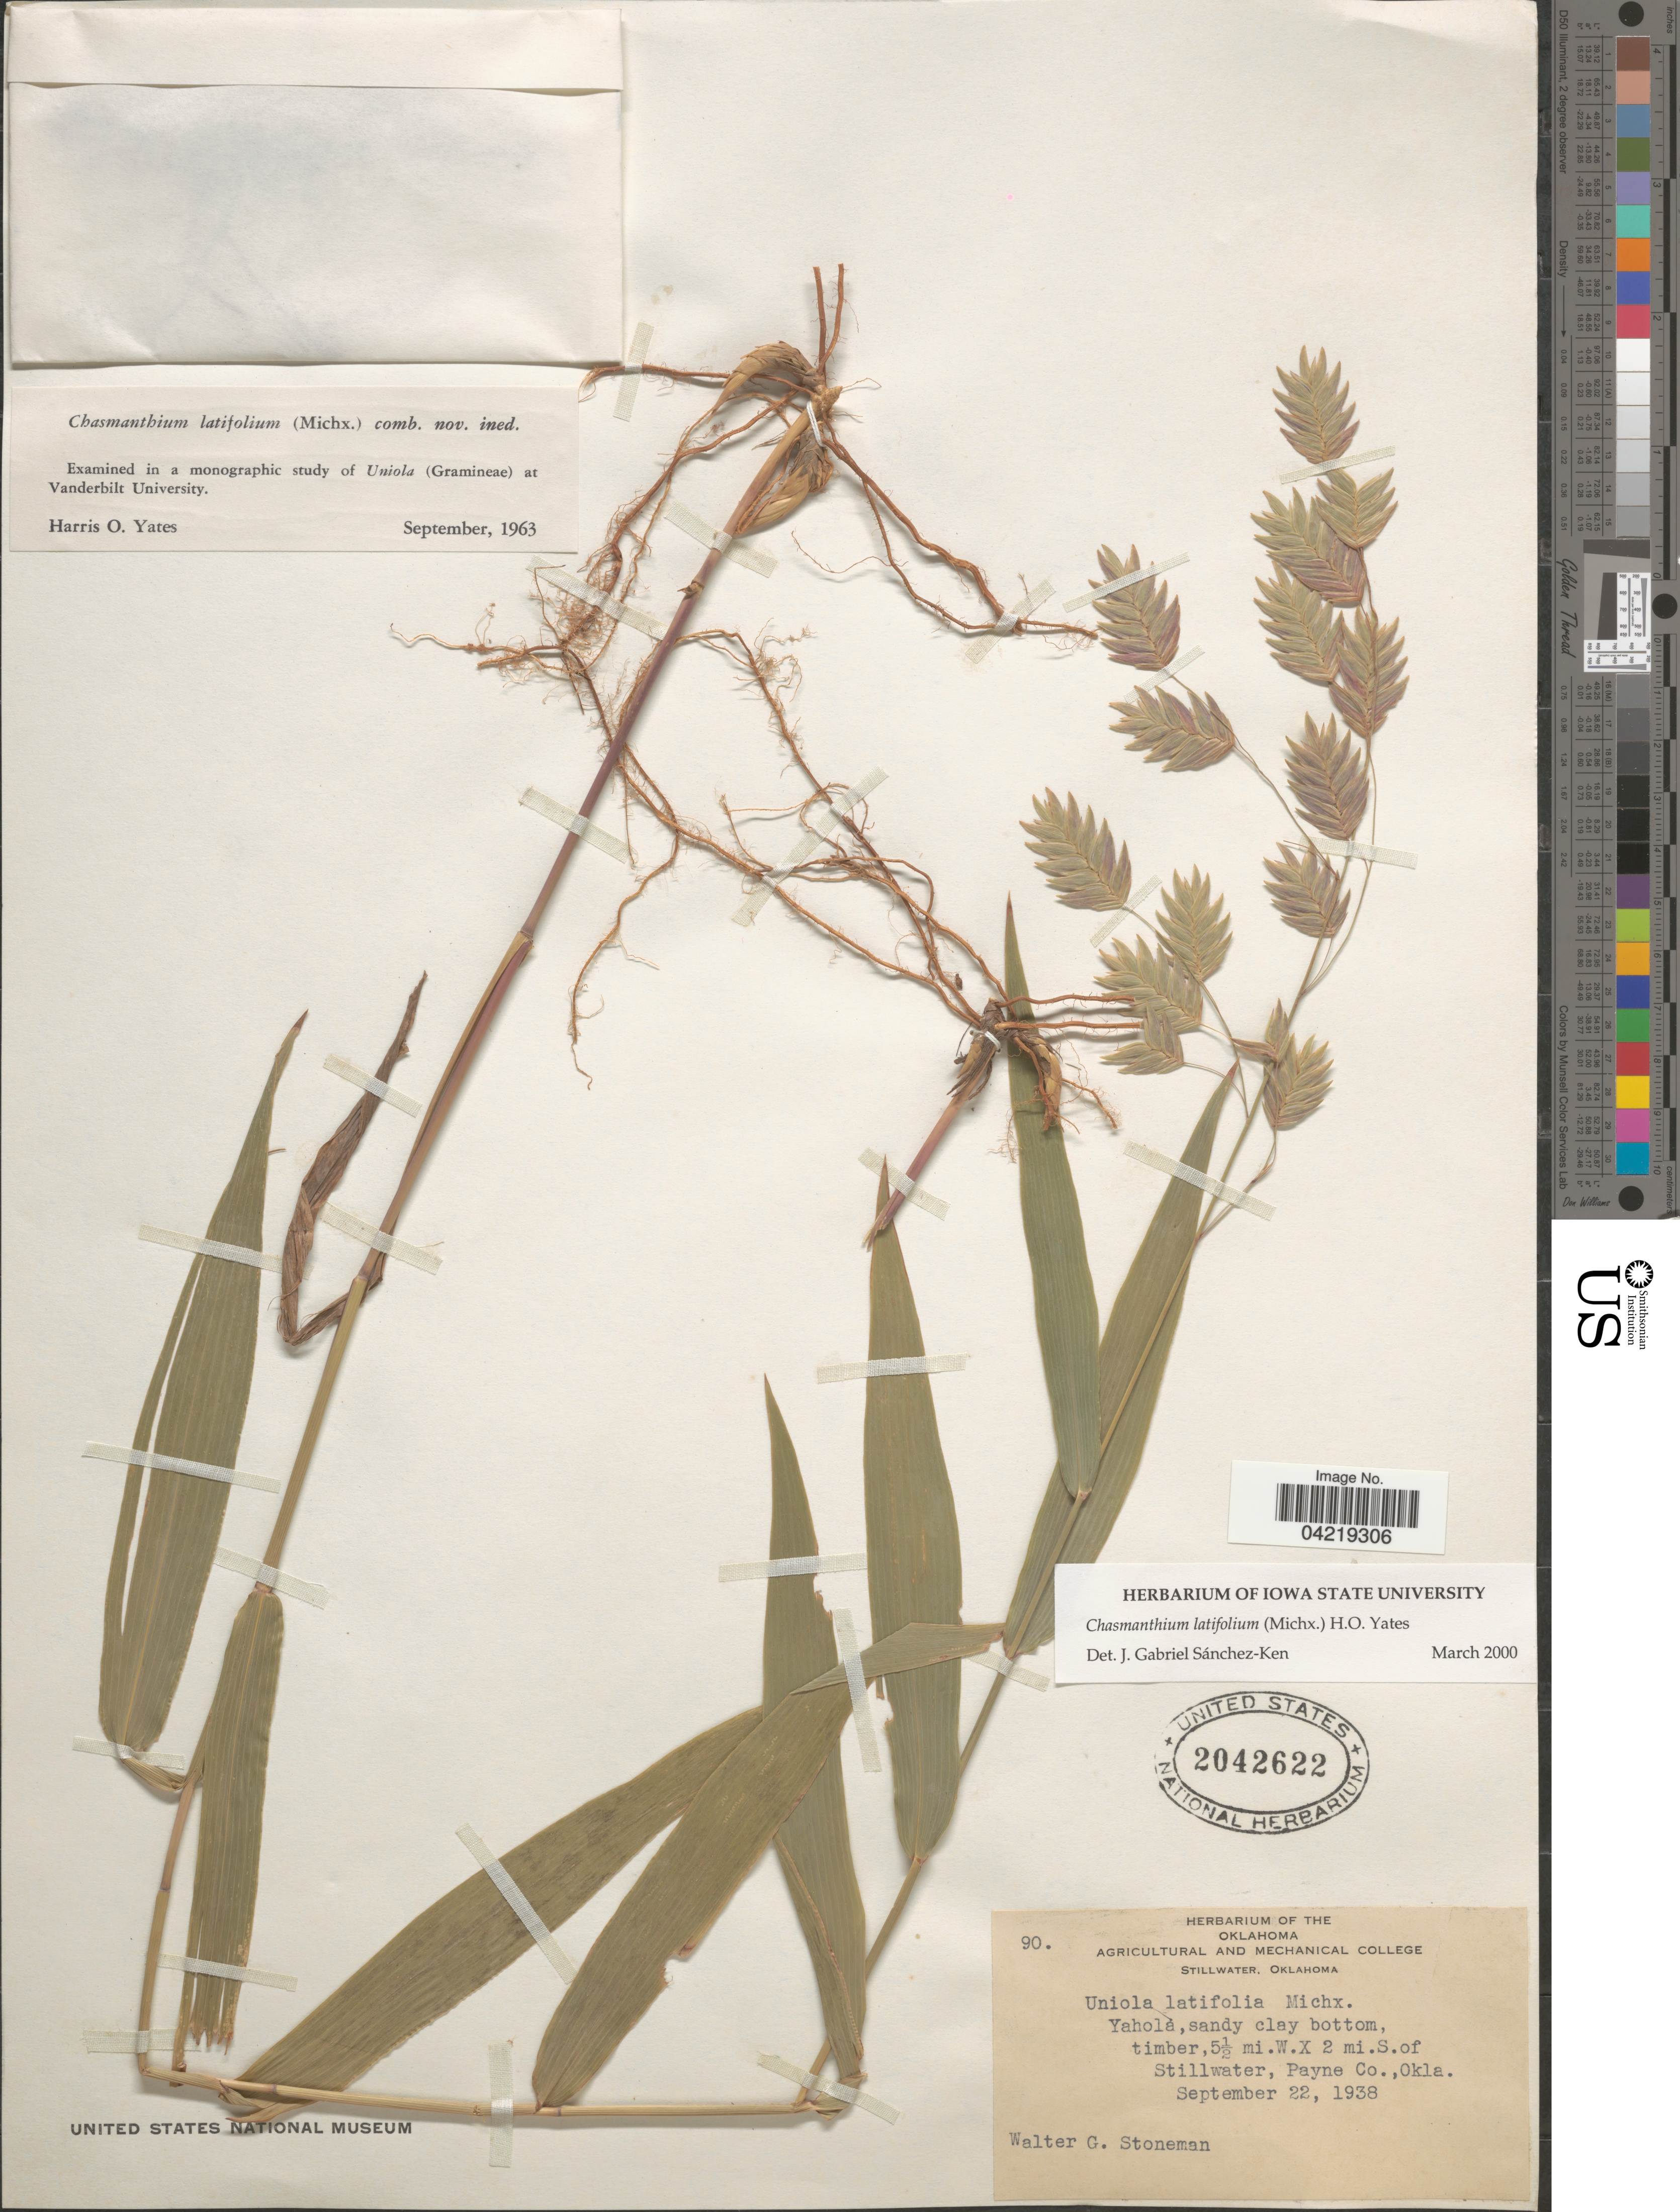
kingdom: Plantae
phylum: Tracheophyta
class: Liliopsida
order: Poales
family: Poaceae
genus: Chasmanthium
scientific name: Chasmanthium latifolium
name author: (Michx.) H.O. Yates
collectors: W. Stoneman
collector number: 90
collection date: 1938-09-22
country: United States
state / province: Oklahoma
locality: Yahola, sandy clay bottom, timber, 5½ mi. W. [Foreign script] 2 mi. S. of Stillwater, Payne Co.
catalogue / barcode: US 2042622